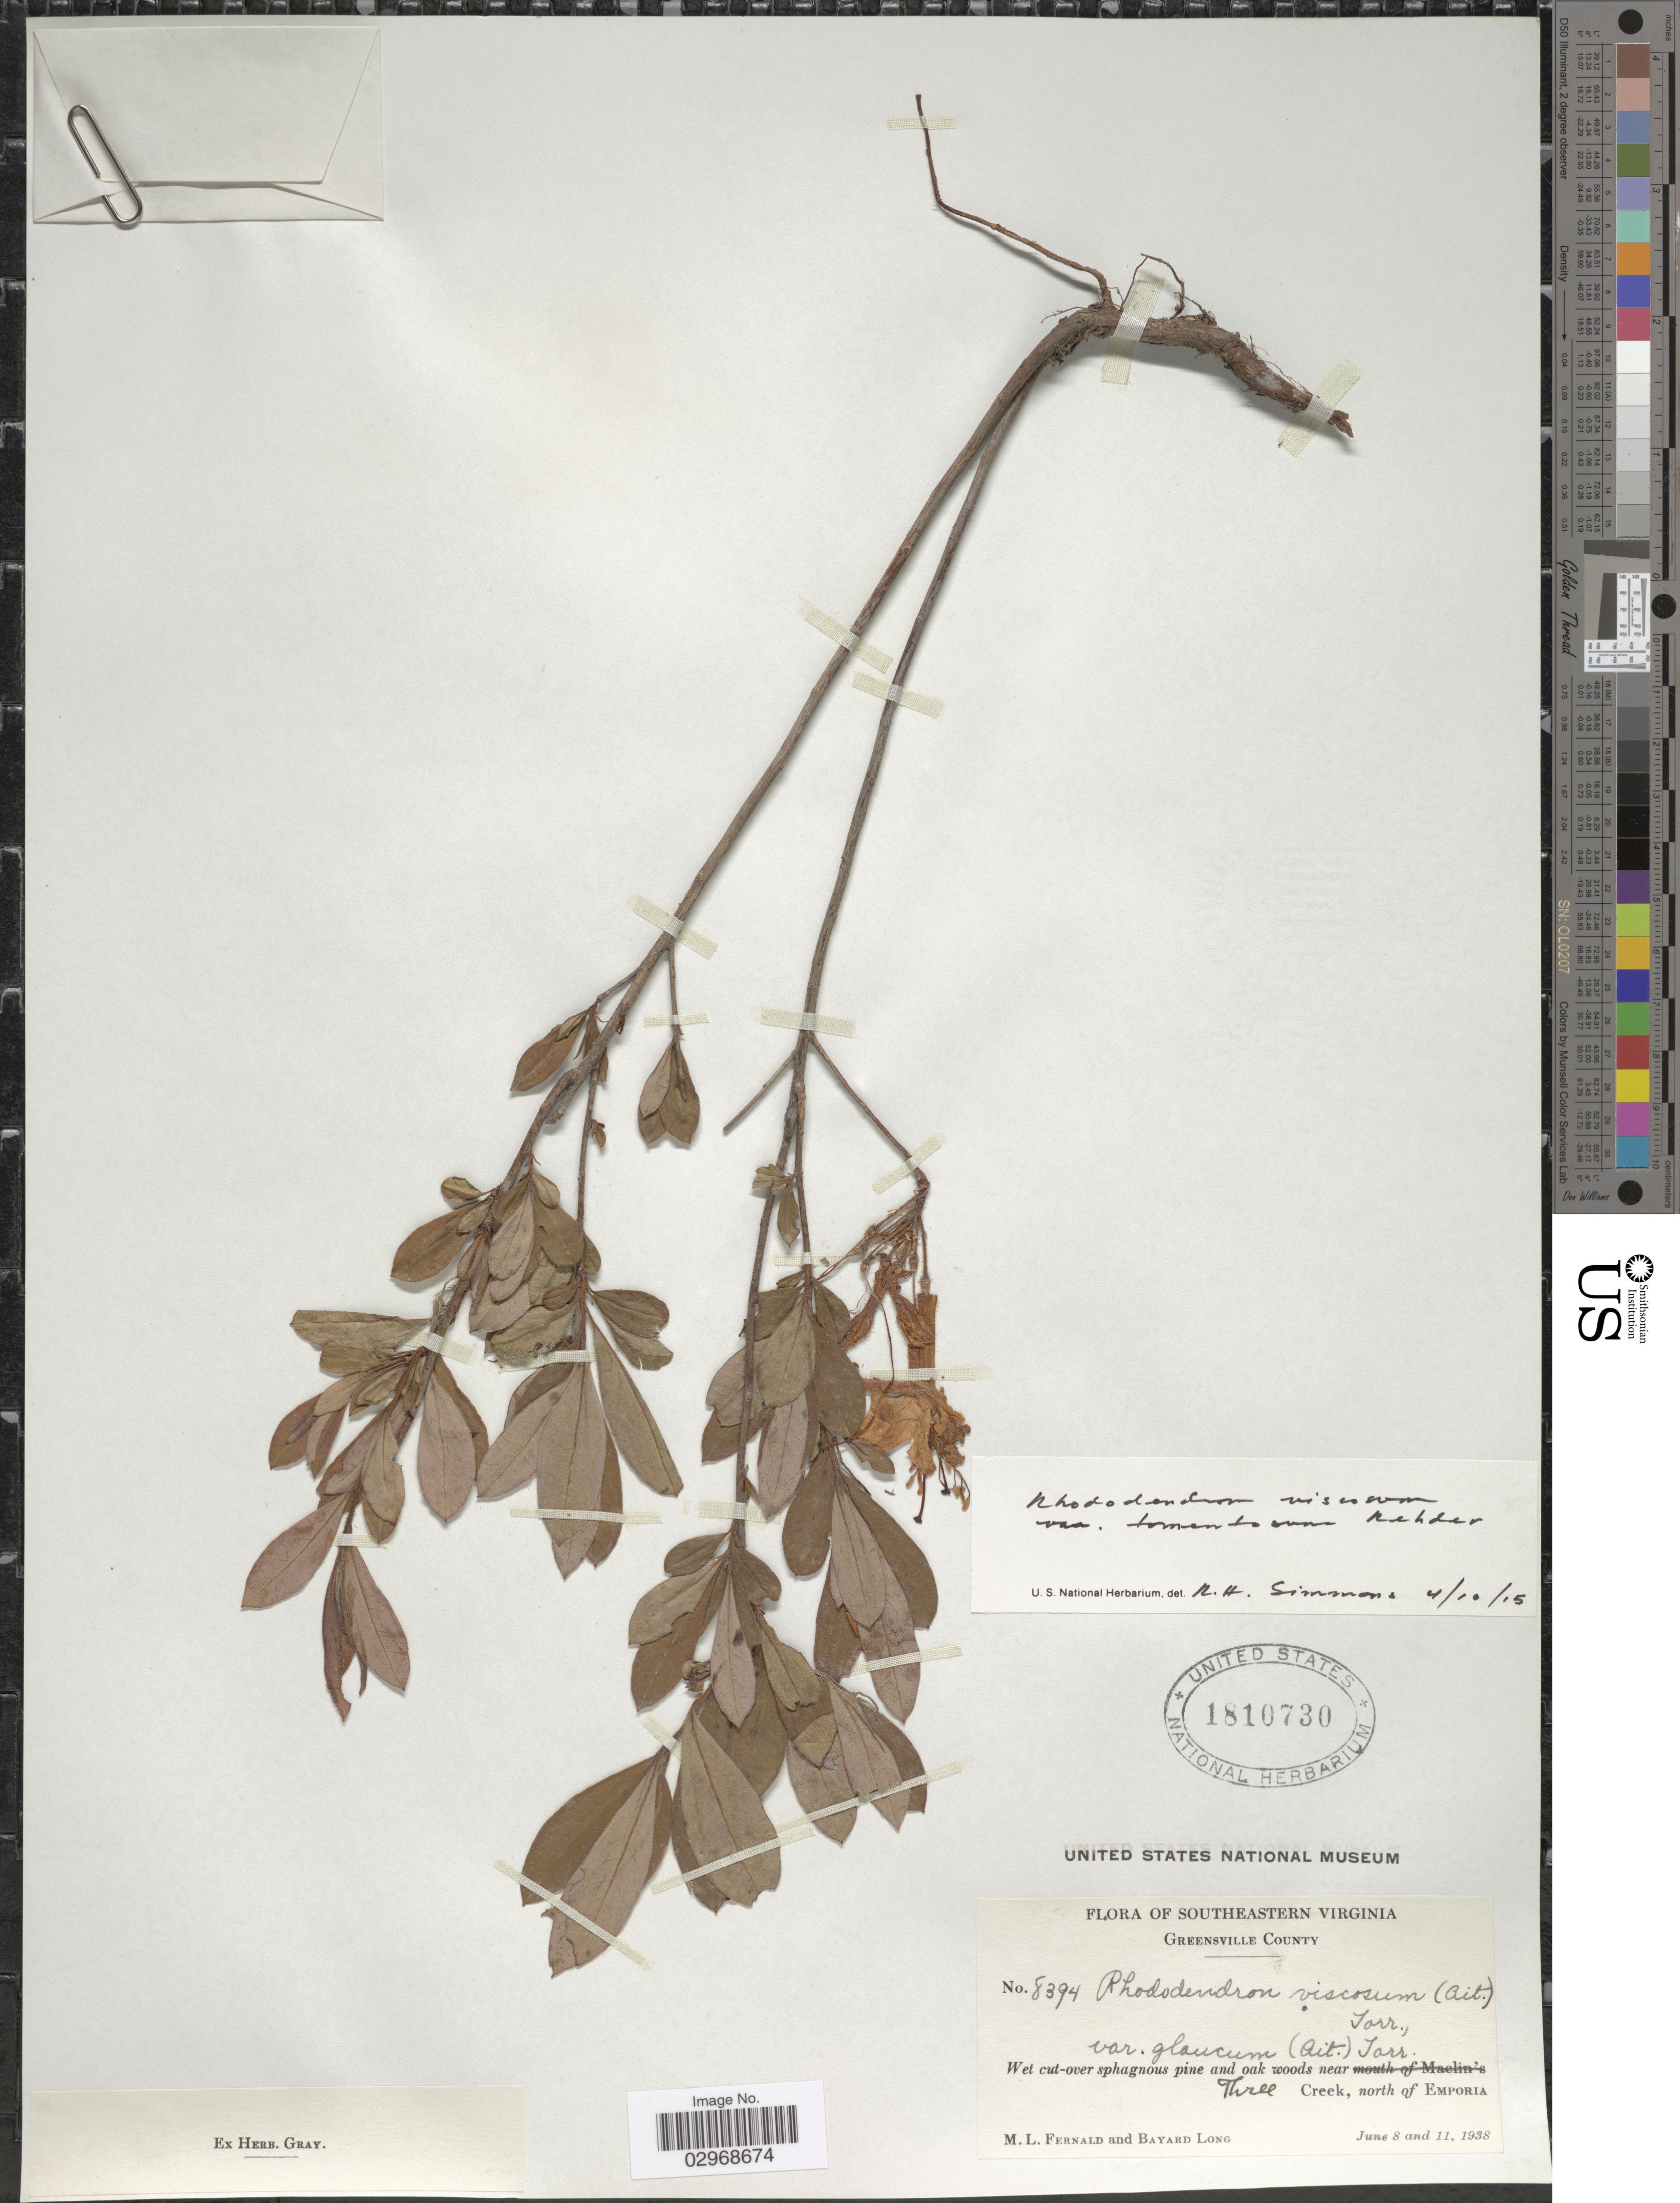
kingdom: Plantae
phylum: Tracheophyta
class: Magnoliopsida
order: Ericales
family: Ericaceae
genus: Rhododendron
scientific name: Rhododendron viscosum var. tomentosum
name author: (Du Roi ex F. Dietr.) Rehder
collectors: M. L. Fernald & B. Long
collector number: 8394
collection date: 1938-06-08/1938-06-11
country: United States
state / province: Virginia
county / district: Greensville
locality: Southeastern Virginia, Greensville County, Three Creek, north of Emporia.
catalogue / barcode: US 1810730